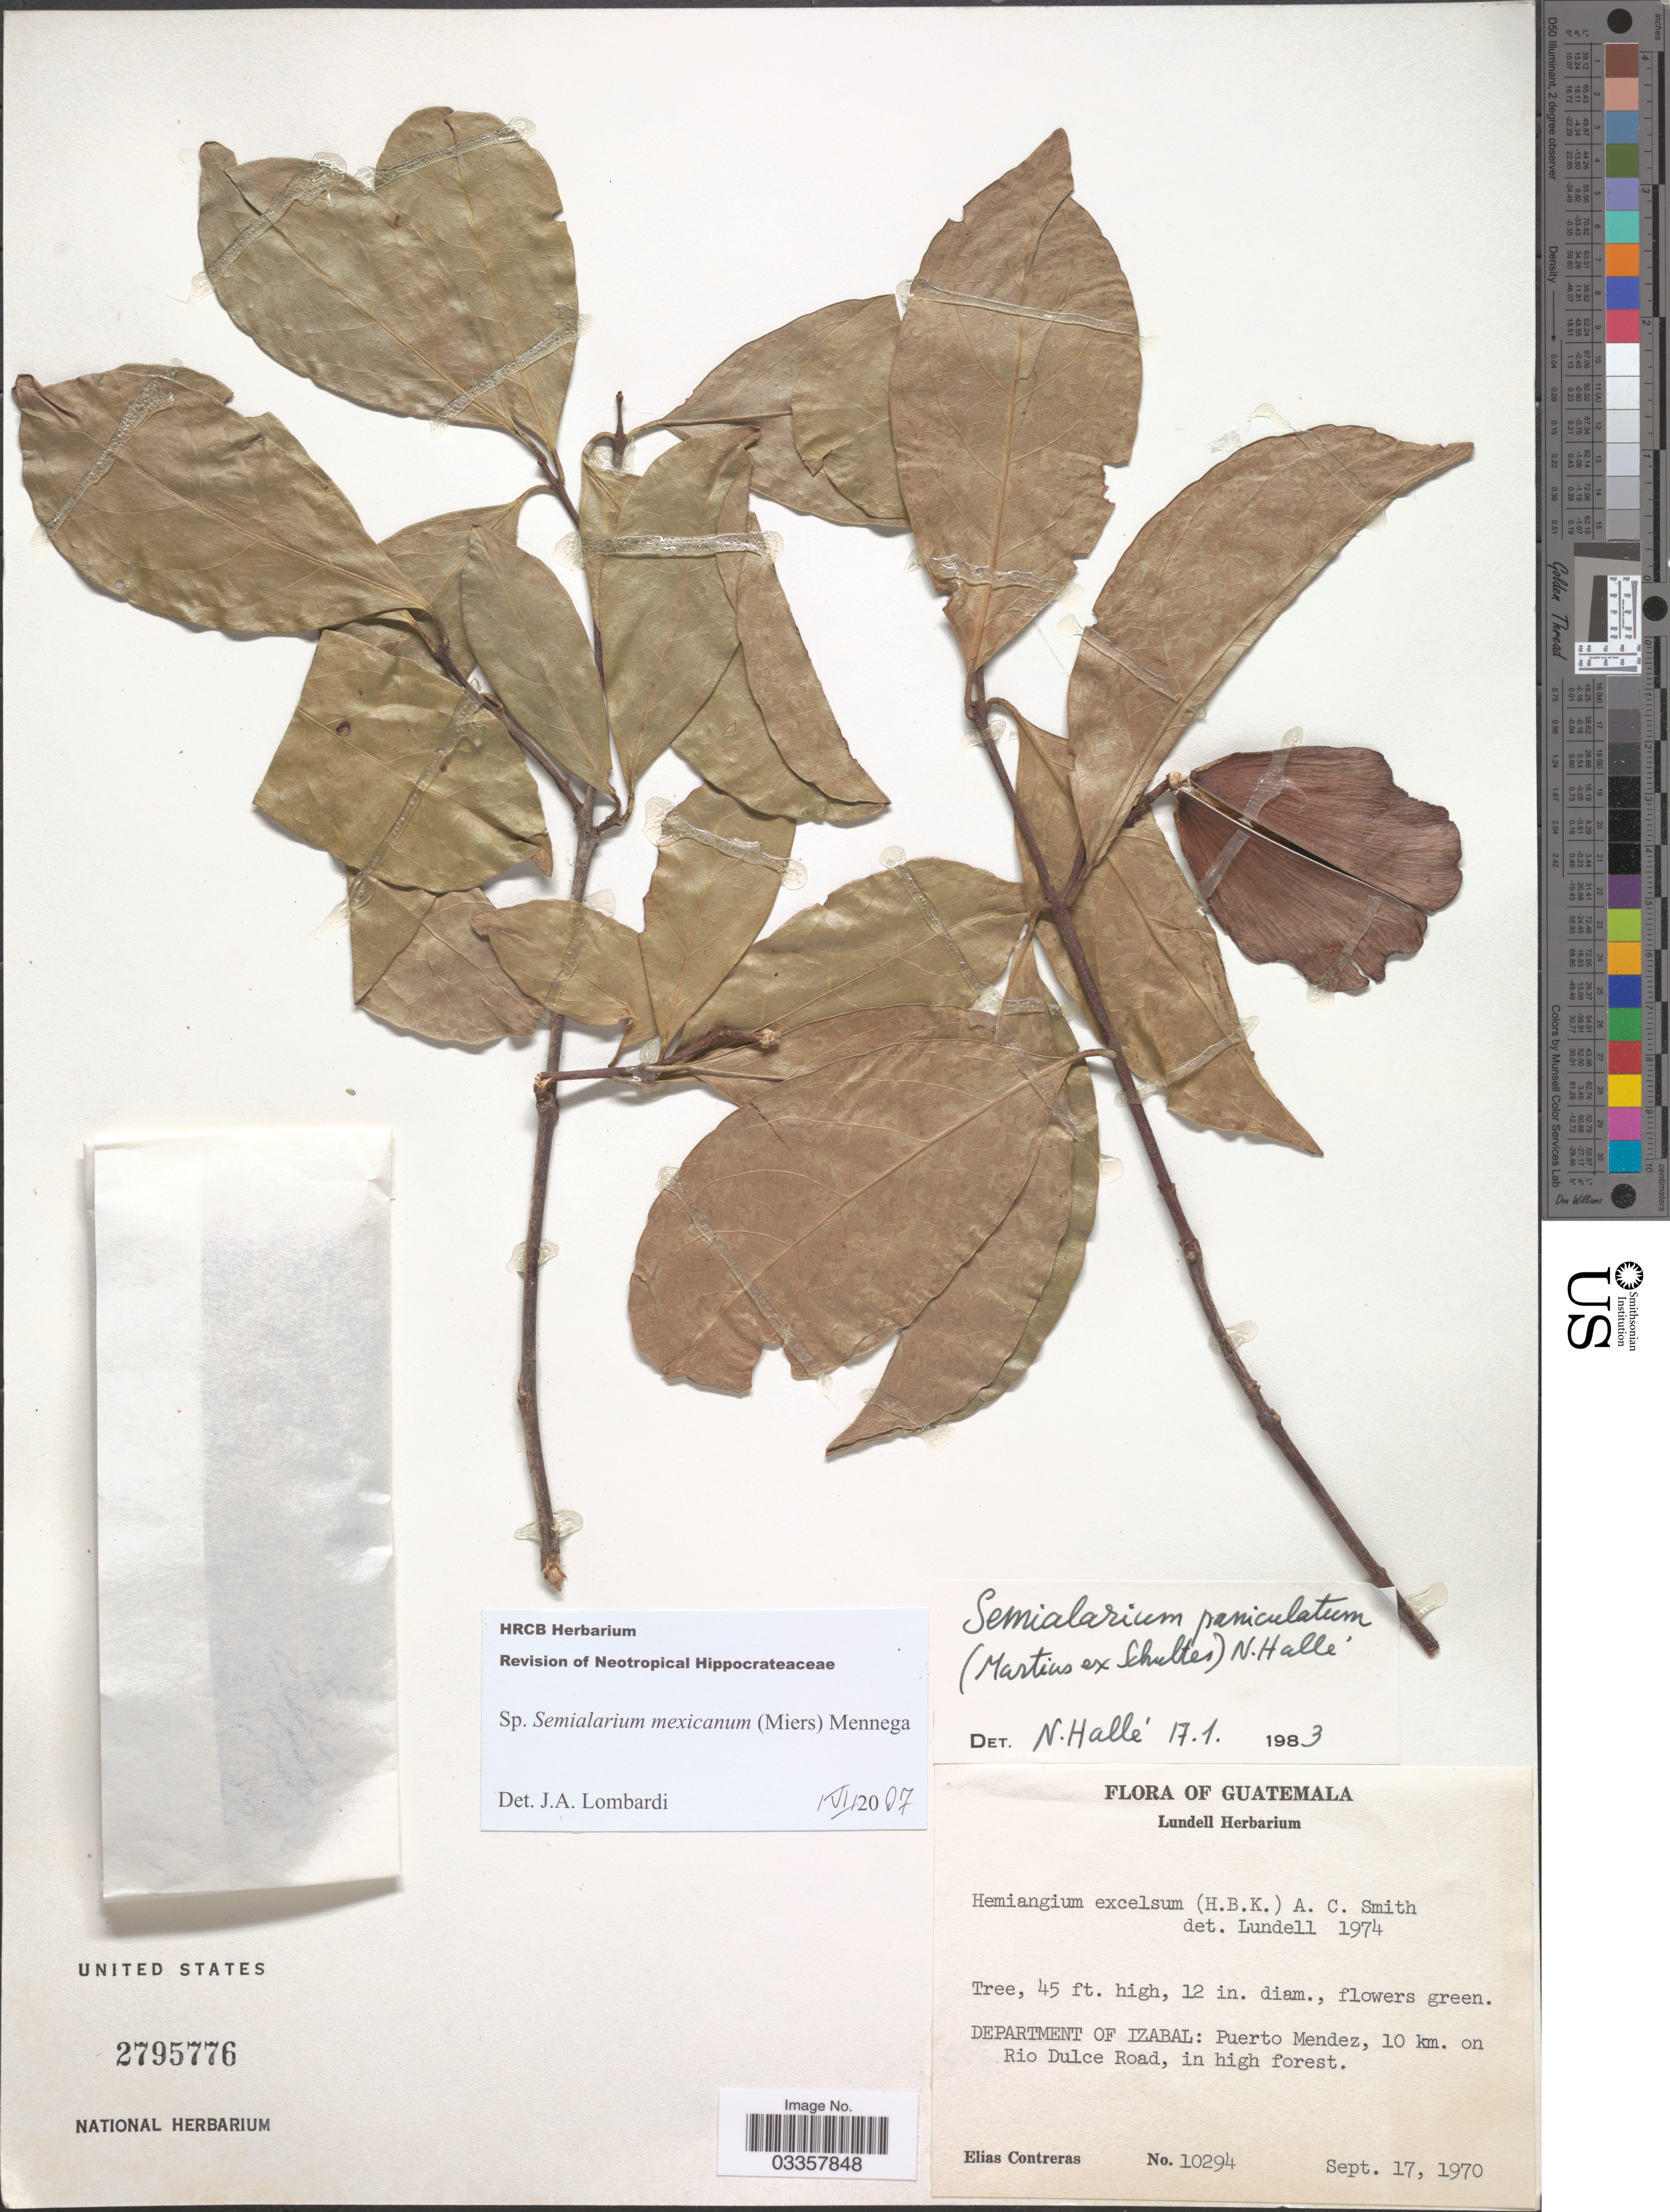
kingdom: Plantae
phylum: Tracheophyta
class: Magnoliopsida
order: Celastrales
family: Celastraceae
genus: Semialarium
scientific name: Semialarium mexicanum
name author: (Miers) Mennega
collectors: E. Contreras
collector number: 10294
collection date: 1970-09-17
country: Guatemala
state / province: Izabal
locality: Department of Izabal: Puerto Mendez, 10 km. on Rio Dulce Road.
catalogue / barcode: US 2795776